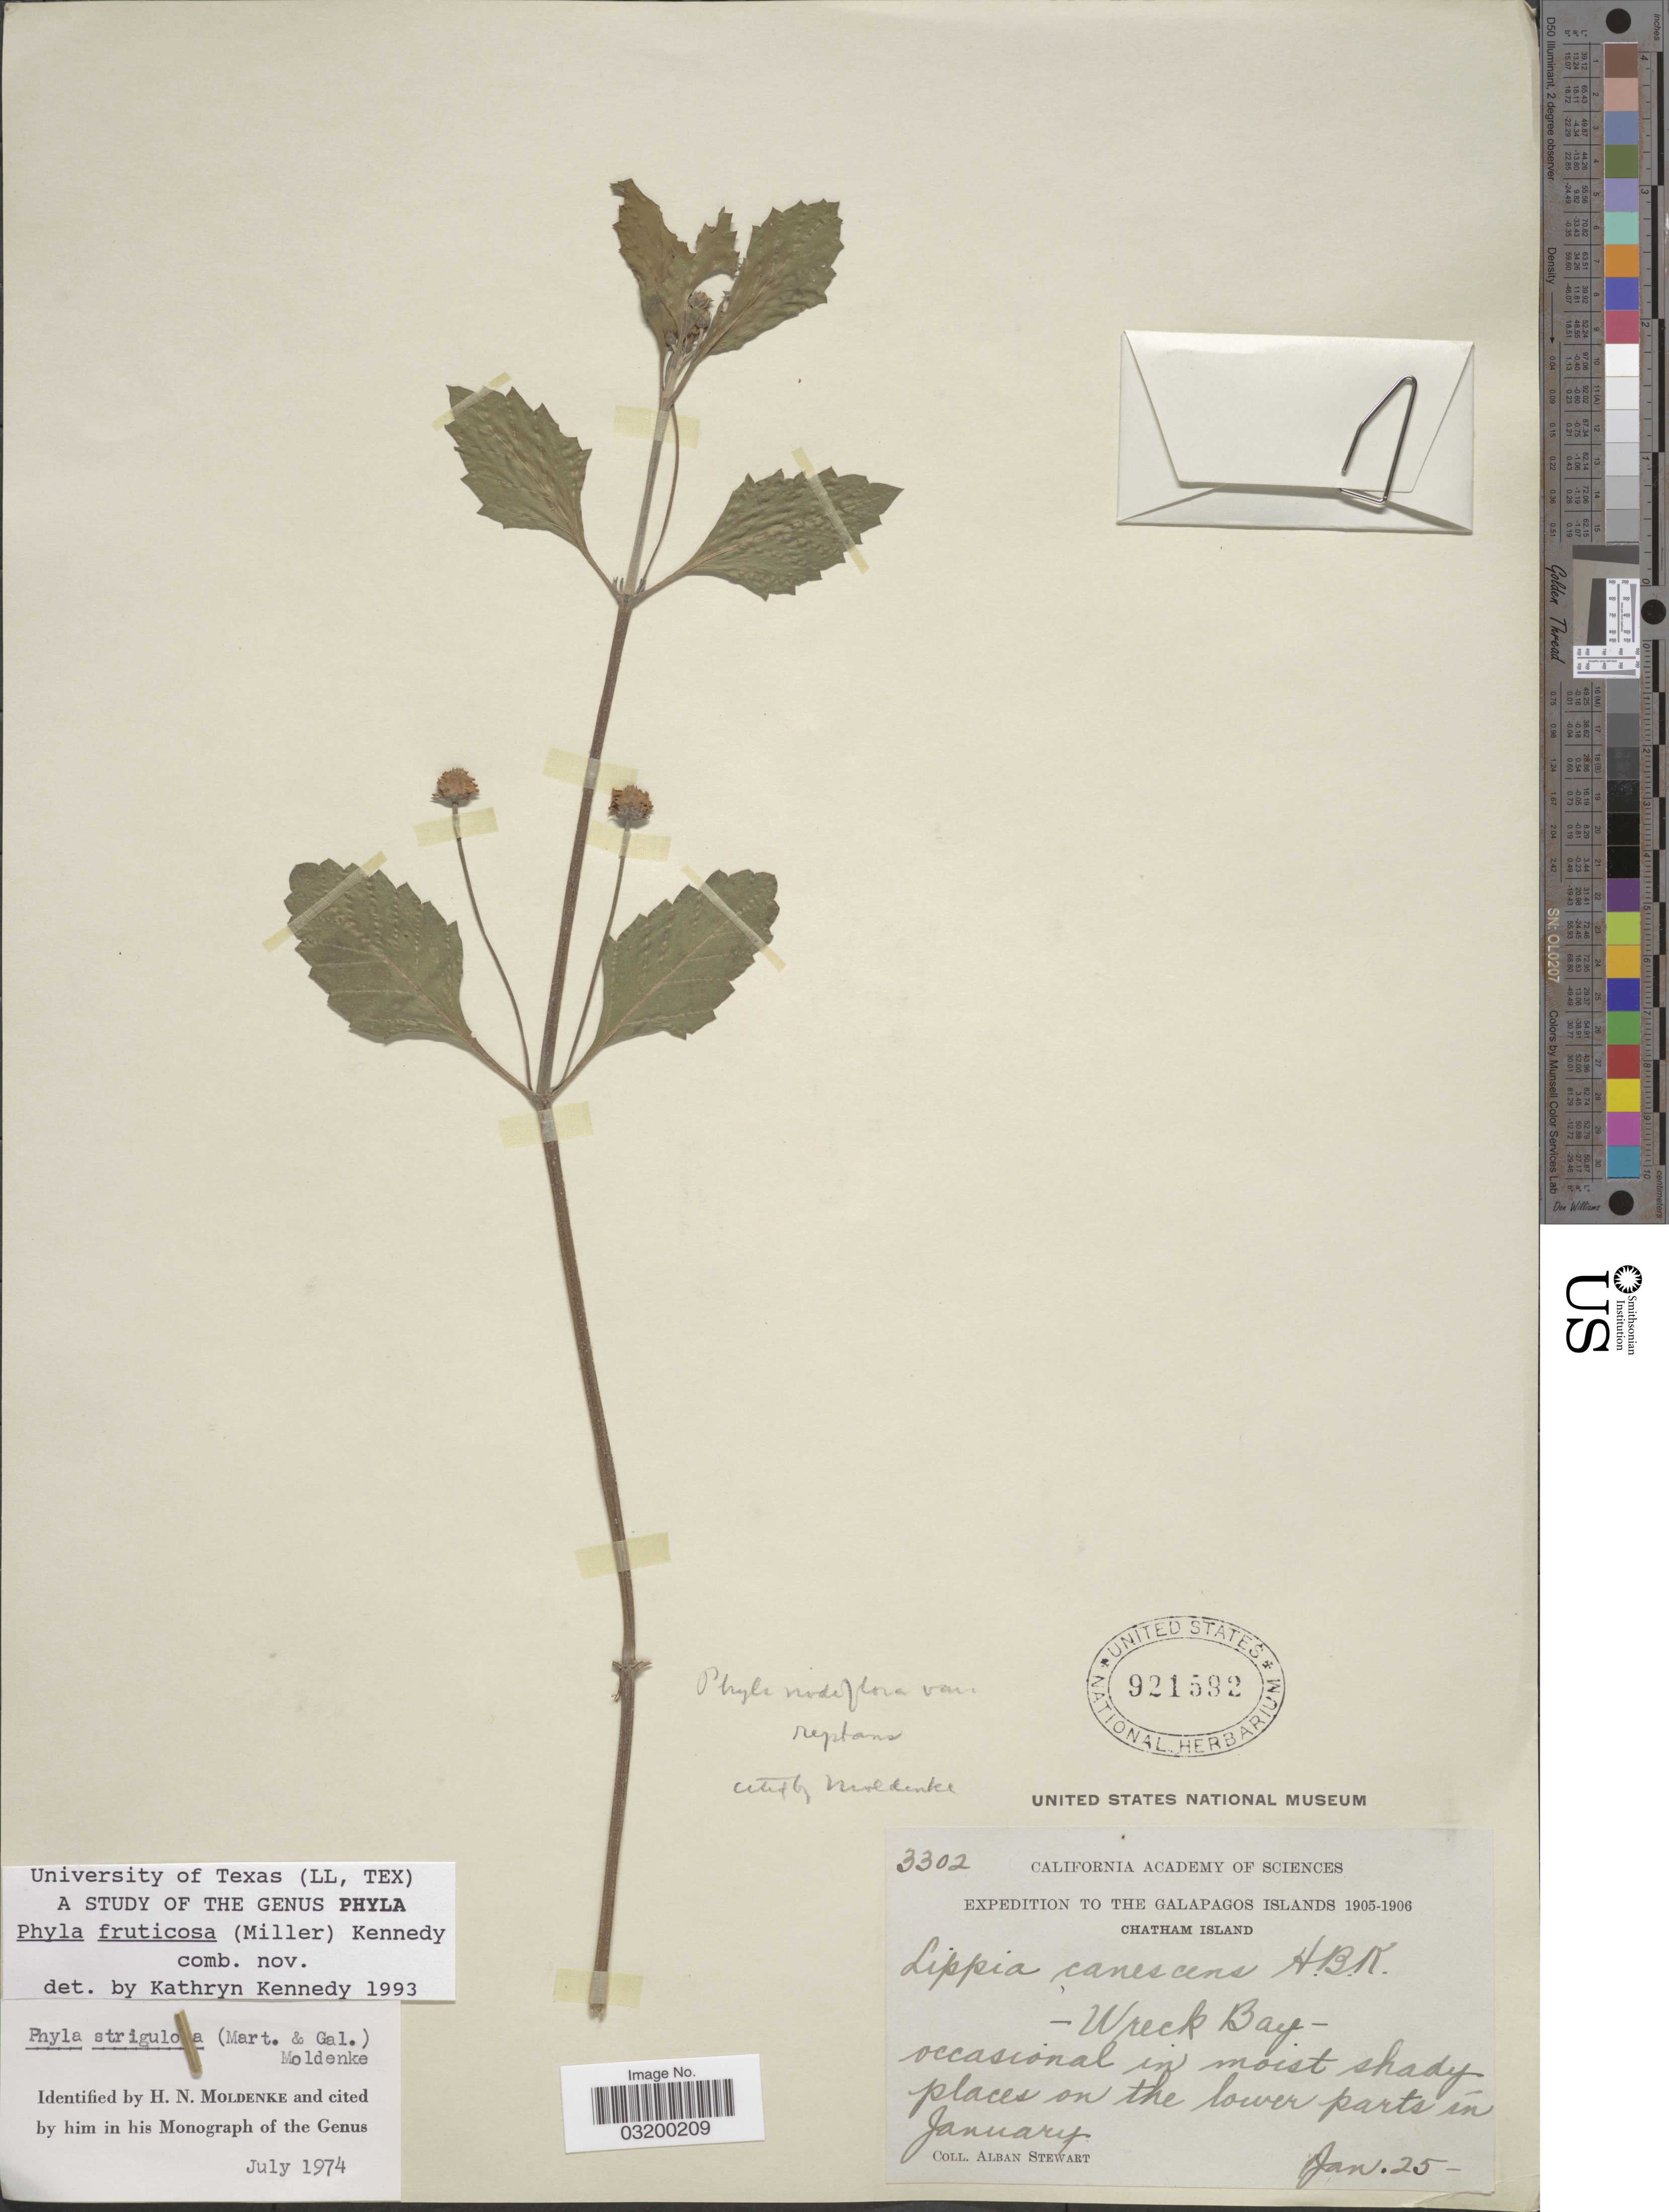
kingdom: Plantae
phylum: Tracheophyta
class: Magnoliopsida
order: Lamiales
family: Verbenaceae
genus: Phyla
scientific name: Phyla fruticosa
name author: (Mill.) K. Kenn. ex Wunderlin & B.F. Hansen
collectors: A. Stewart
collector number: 3302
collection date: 1905-01-25/1906-01-25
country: Ecuador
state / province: Colón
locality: The Galapagos Islands. Chatham Island. Wreck Bay.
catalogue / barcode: US 921592